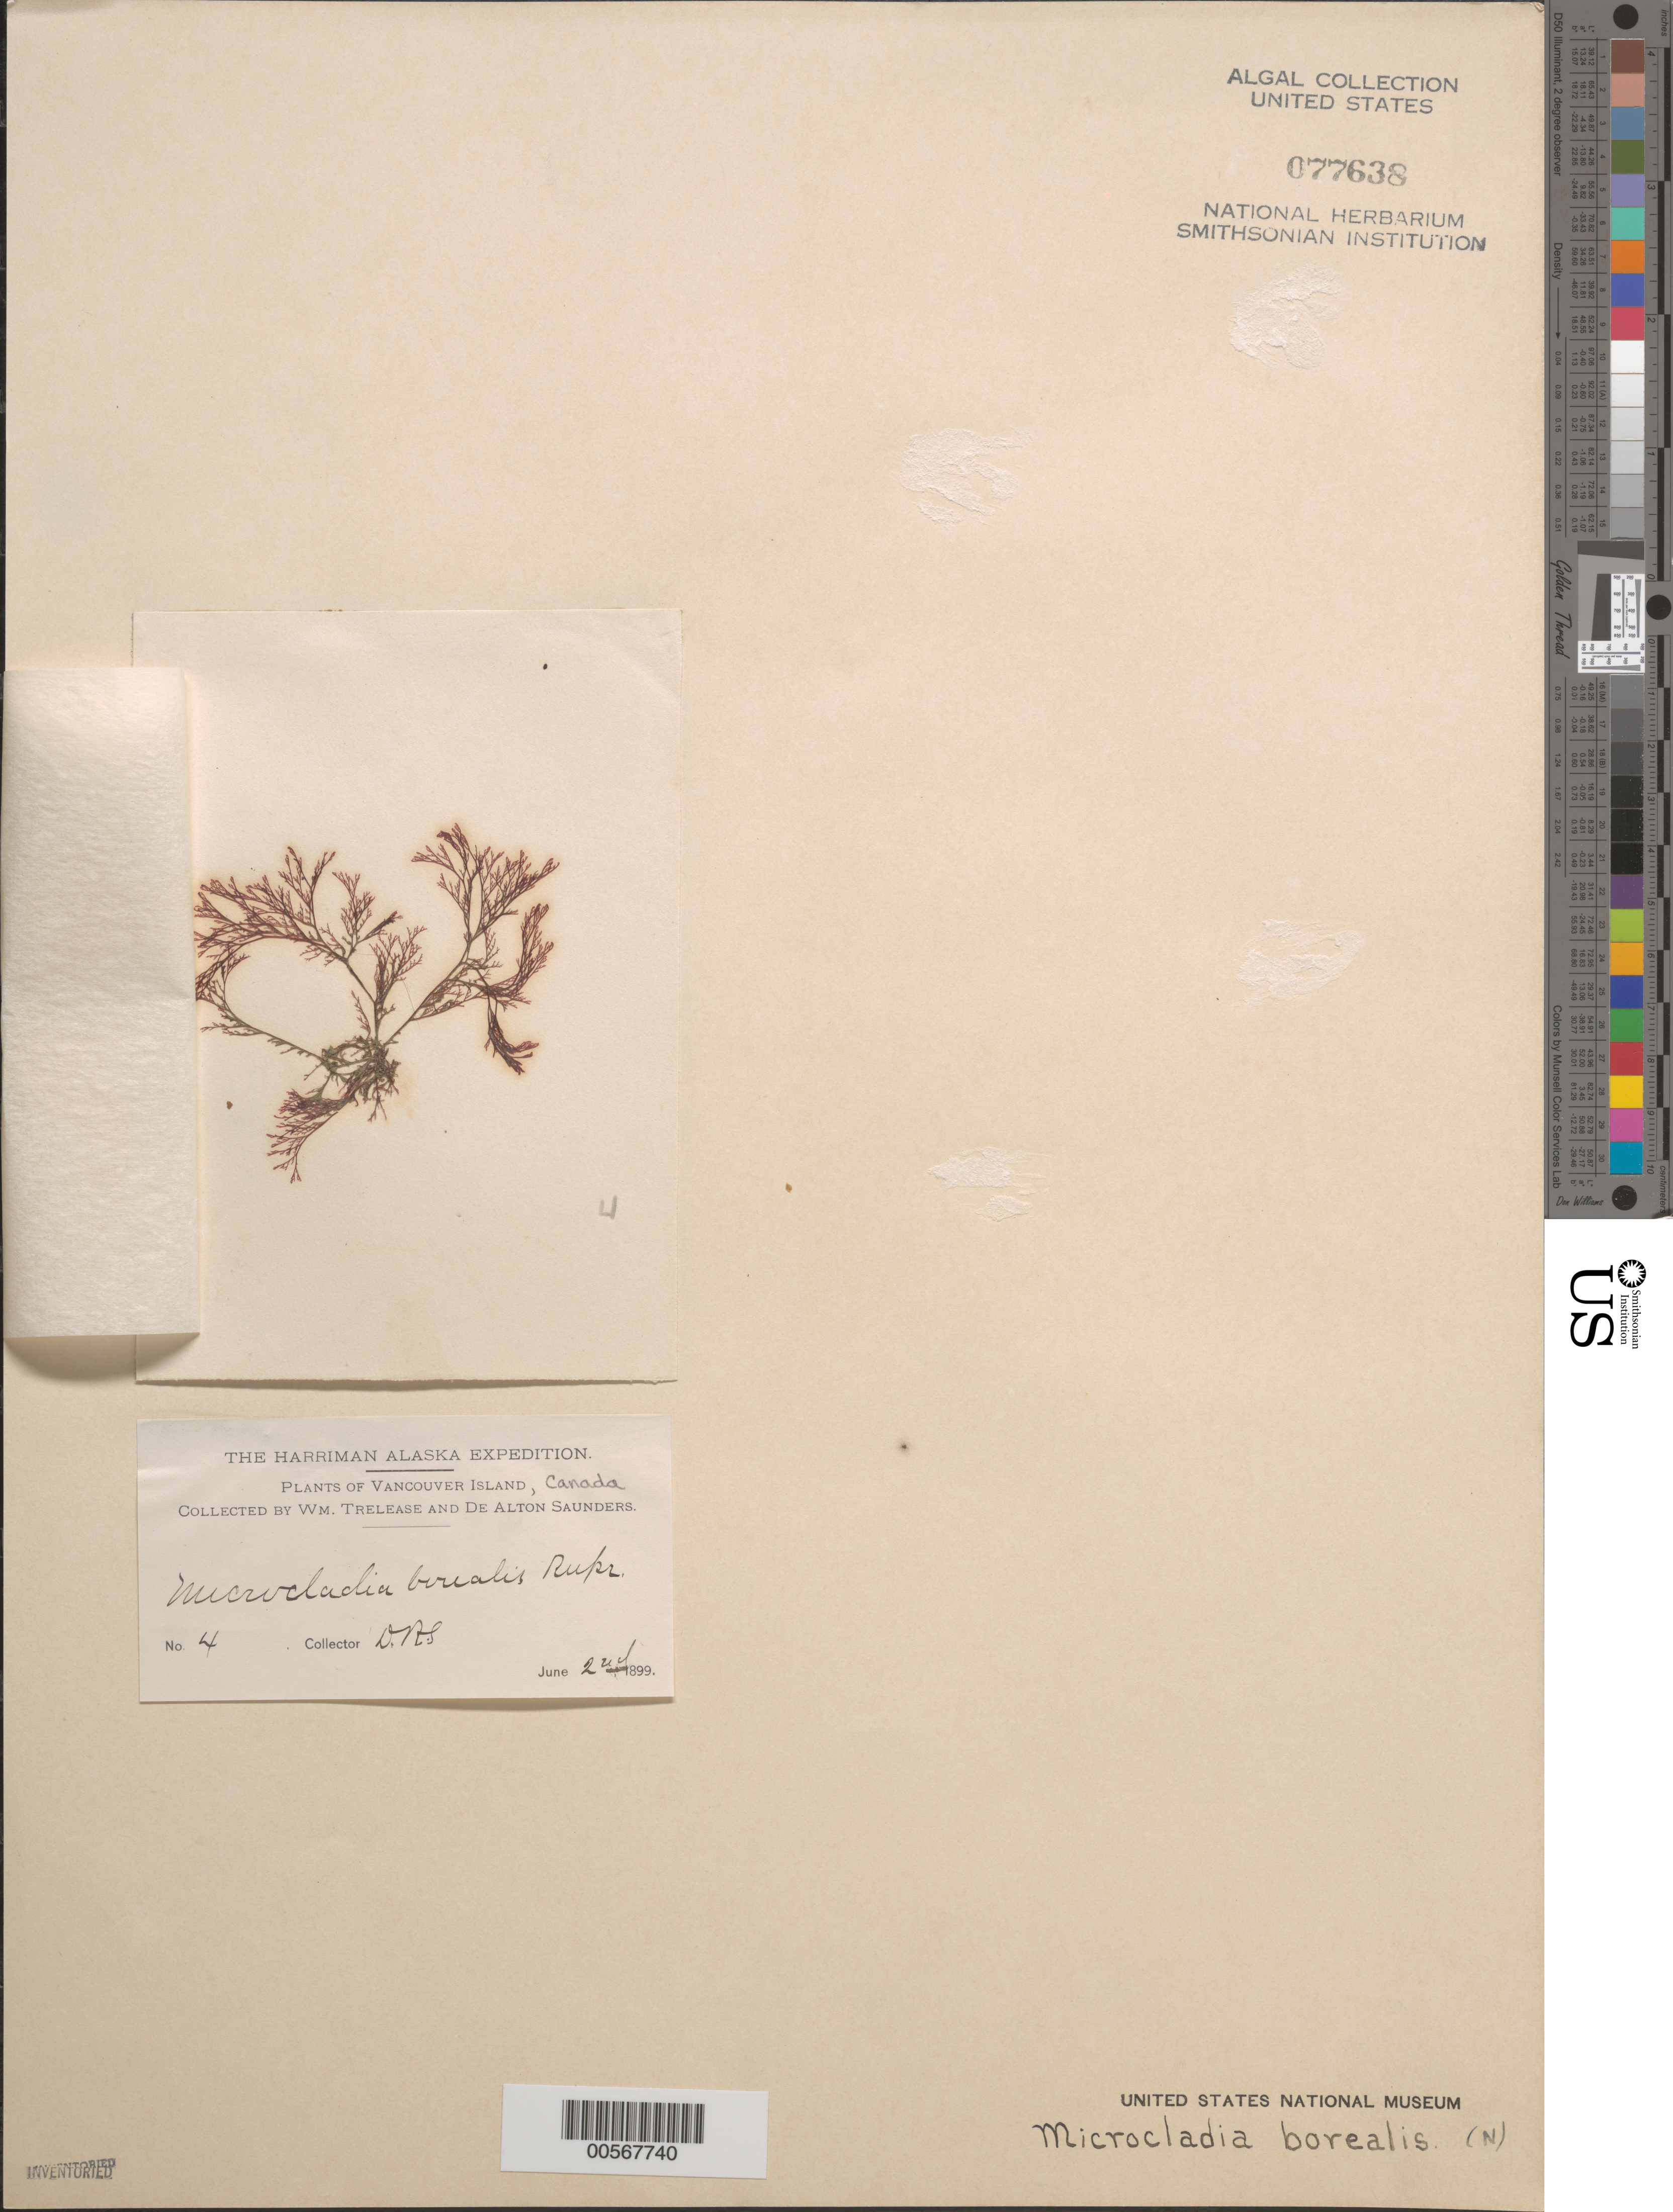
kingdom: Plantae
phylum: Rhodophyta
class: Florideophyceae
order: Ceramiales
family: Ceramiaceae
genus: Microcladia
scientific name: Microcladia borealis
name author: Rupr.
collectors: D. Saunders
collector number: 4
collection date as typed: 02 Jun 1899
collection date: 1899-06-02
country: Canada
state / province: British Columbia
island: Vancouver Island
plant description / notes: Harriman Alaska Expedition, 1899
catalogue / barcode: US 77638